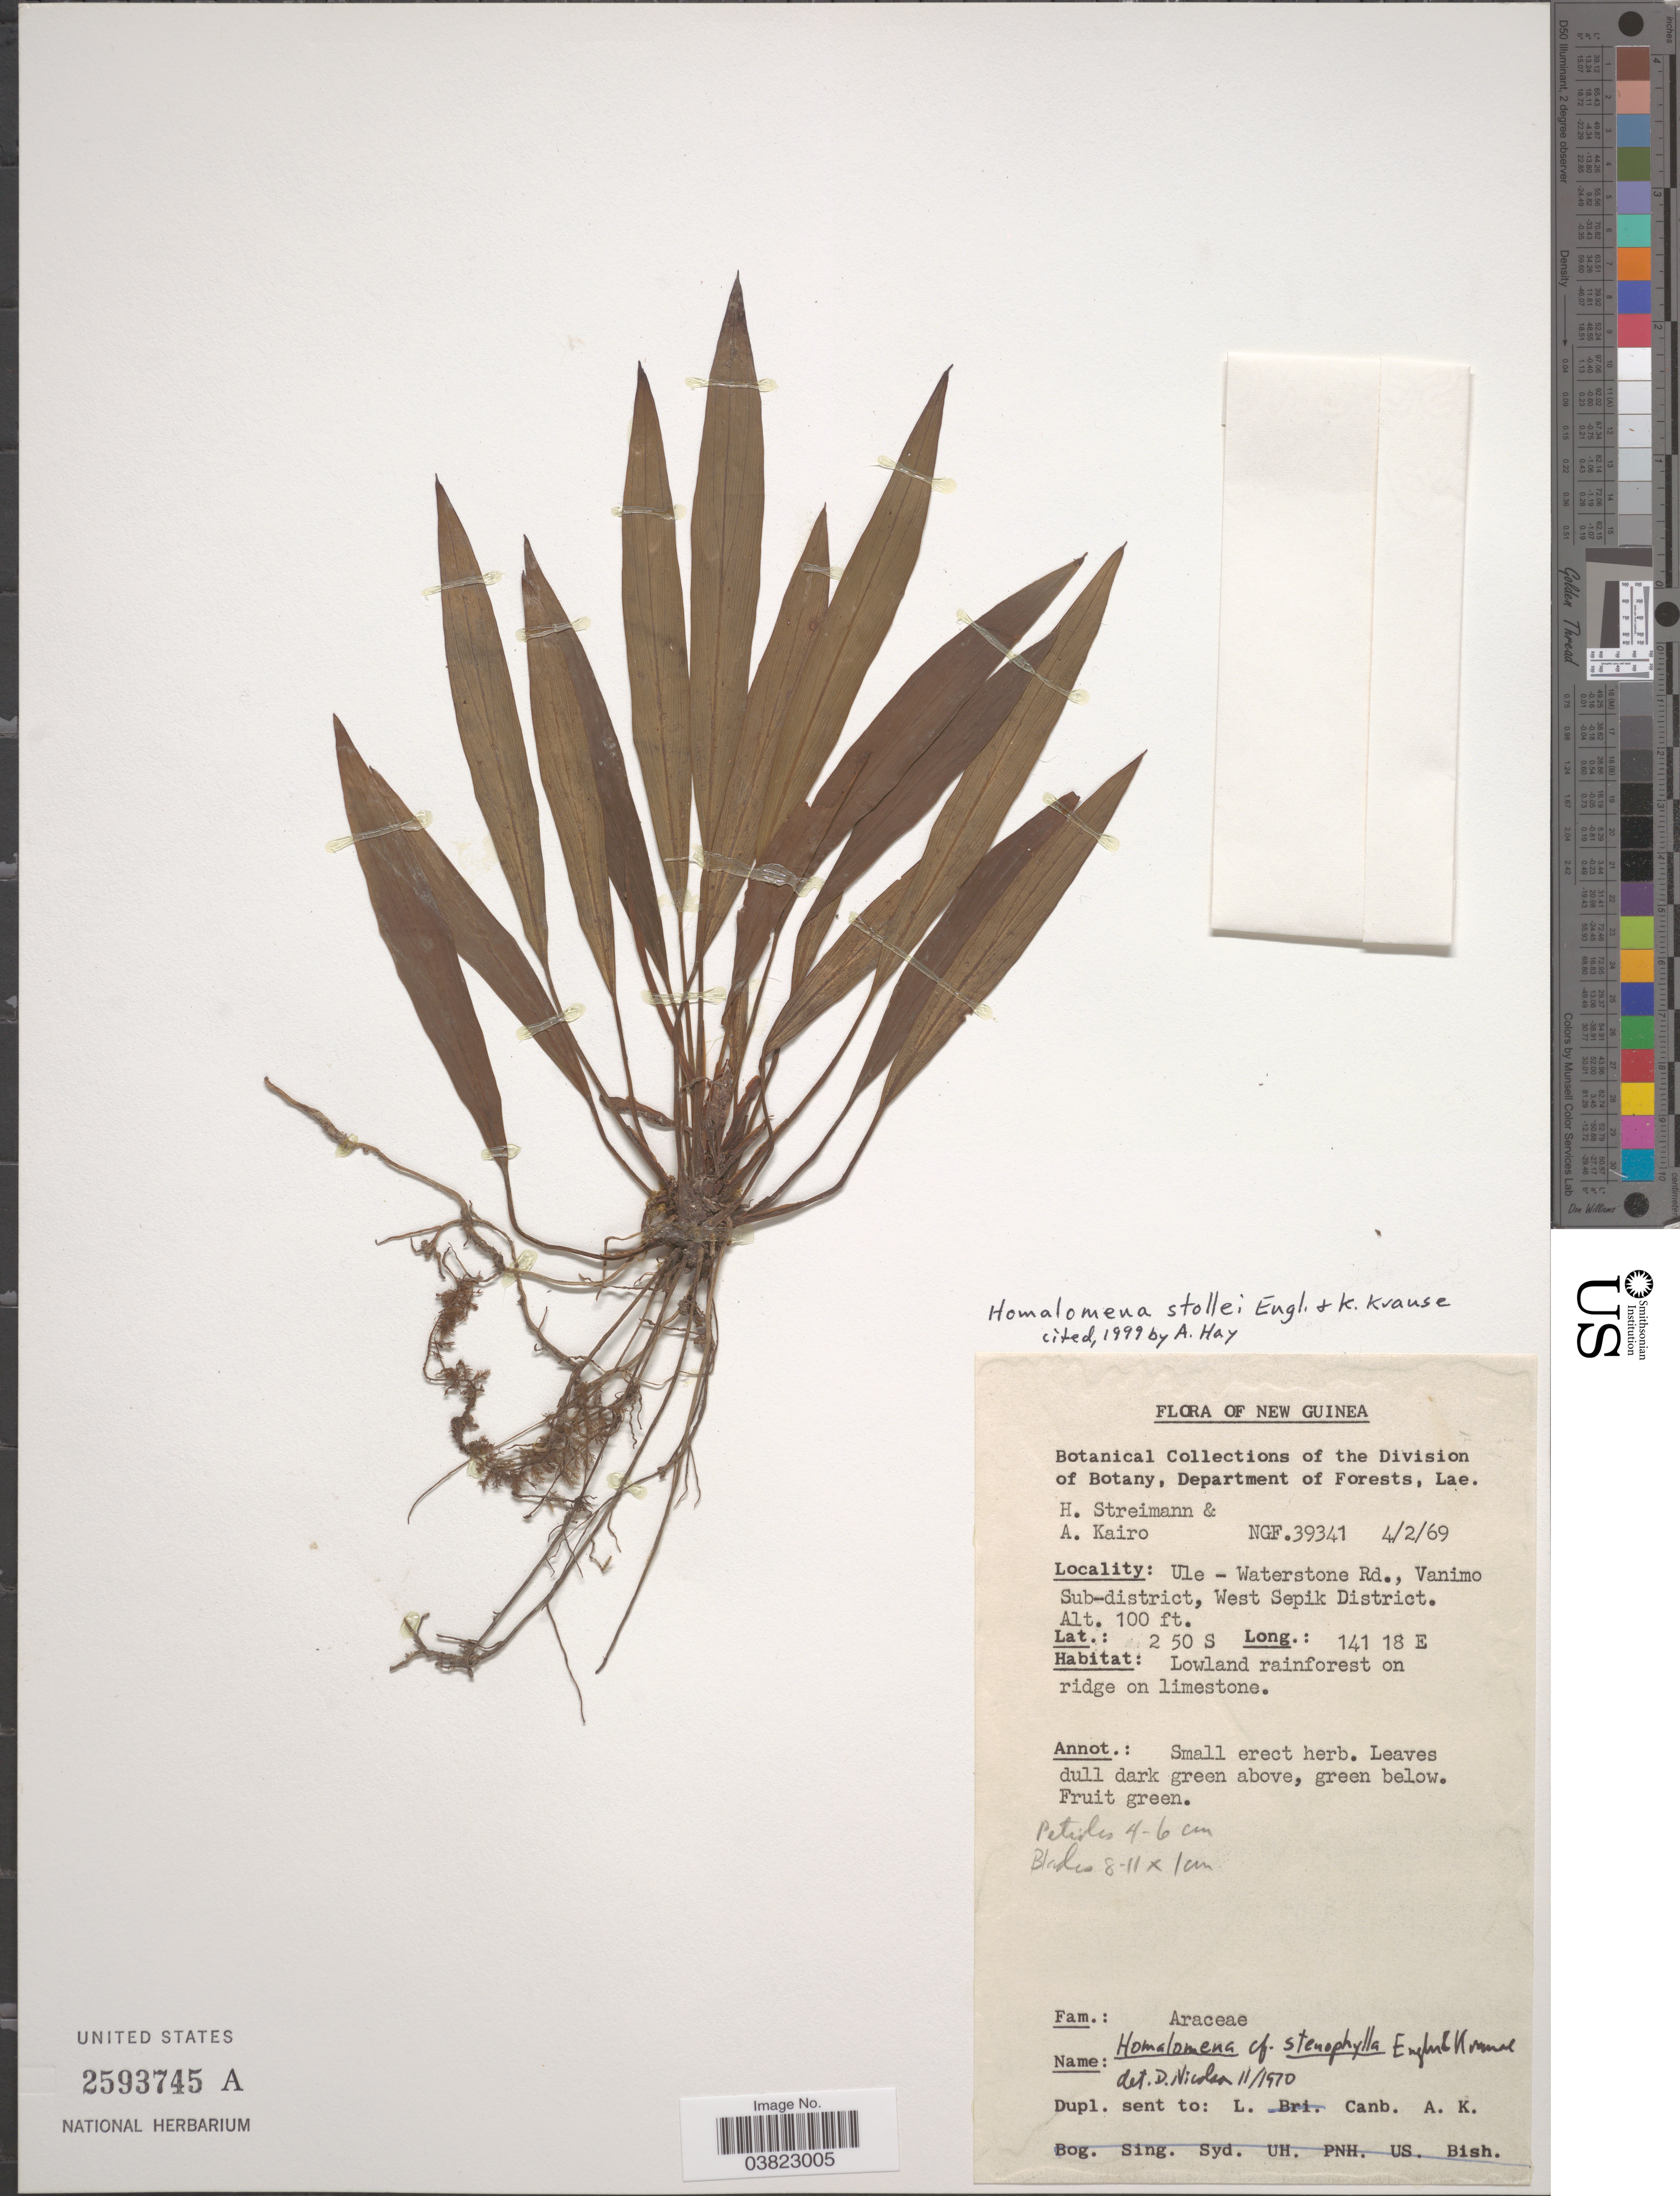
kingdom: Plantae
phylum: Tracheophyta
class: Liliopsida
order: Alismatales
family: Araceae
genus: Homalomena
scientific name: Homalomena stollei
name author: Engl. & K. Krause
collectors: H. Streimann & A. Kairo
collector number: NGF 39341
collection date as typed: Transcribed d/m/y: 4/2/69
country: Papua New Guinea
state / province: Sandaun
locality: New Guinea. Ule-Waterstone Rd., Vanimo Sub-district, West Sepik District.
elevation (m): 30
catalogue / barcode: US 2593745A